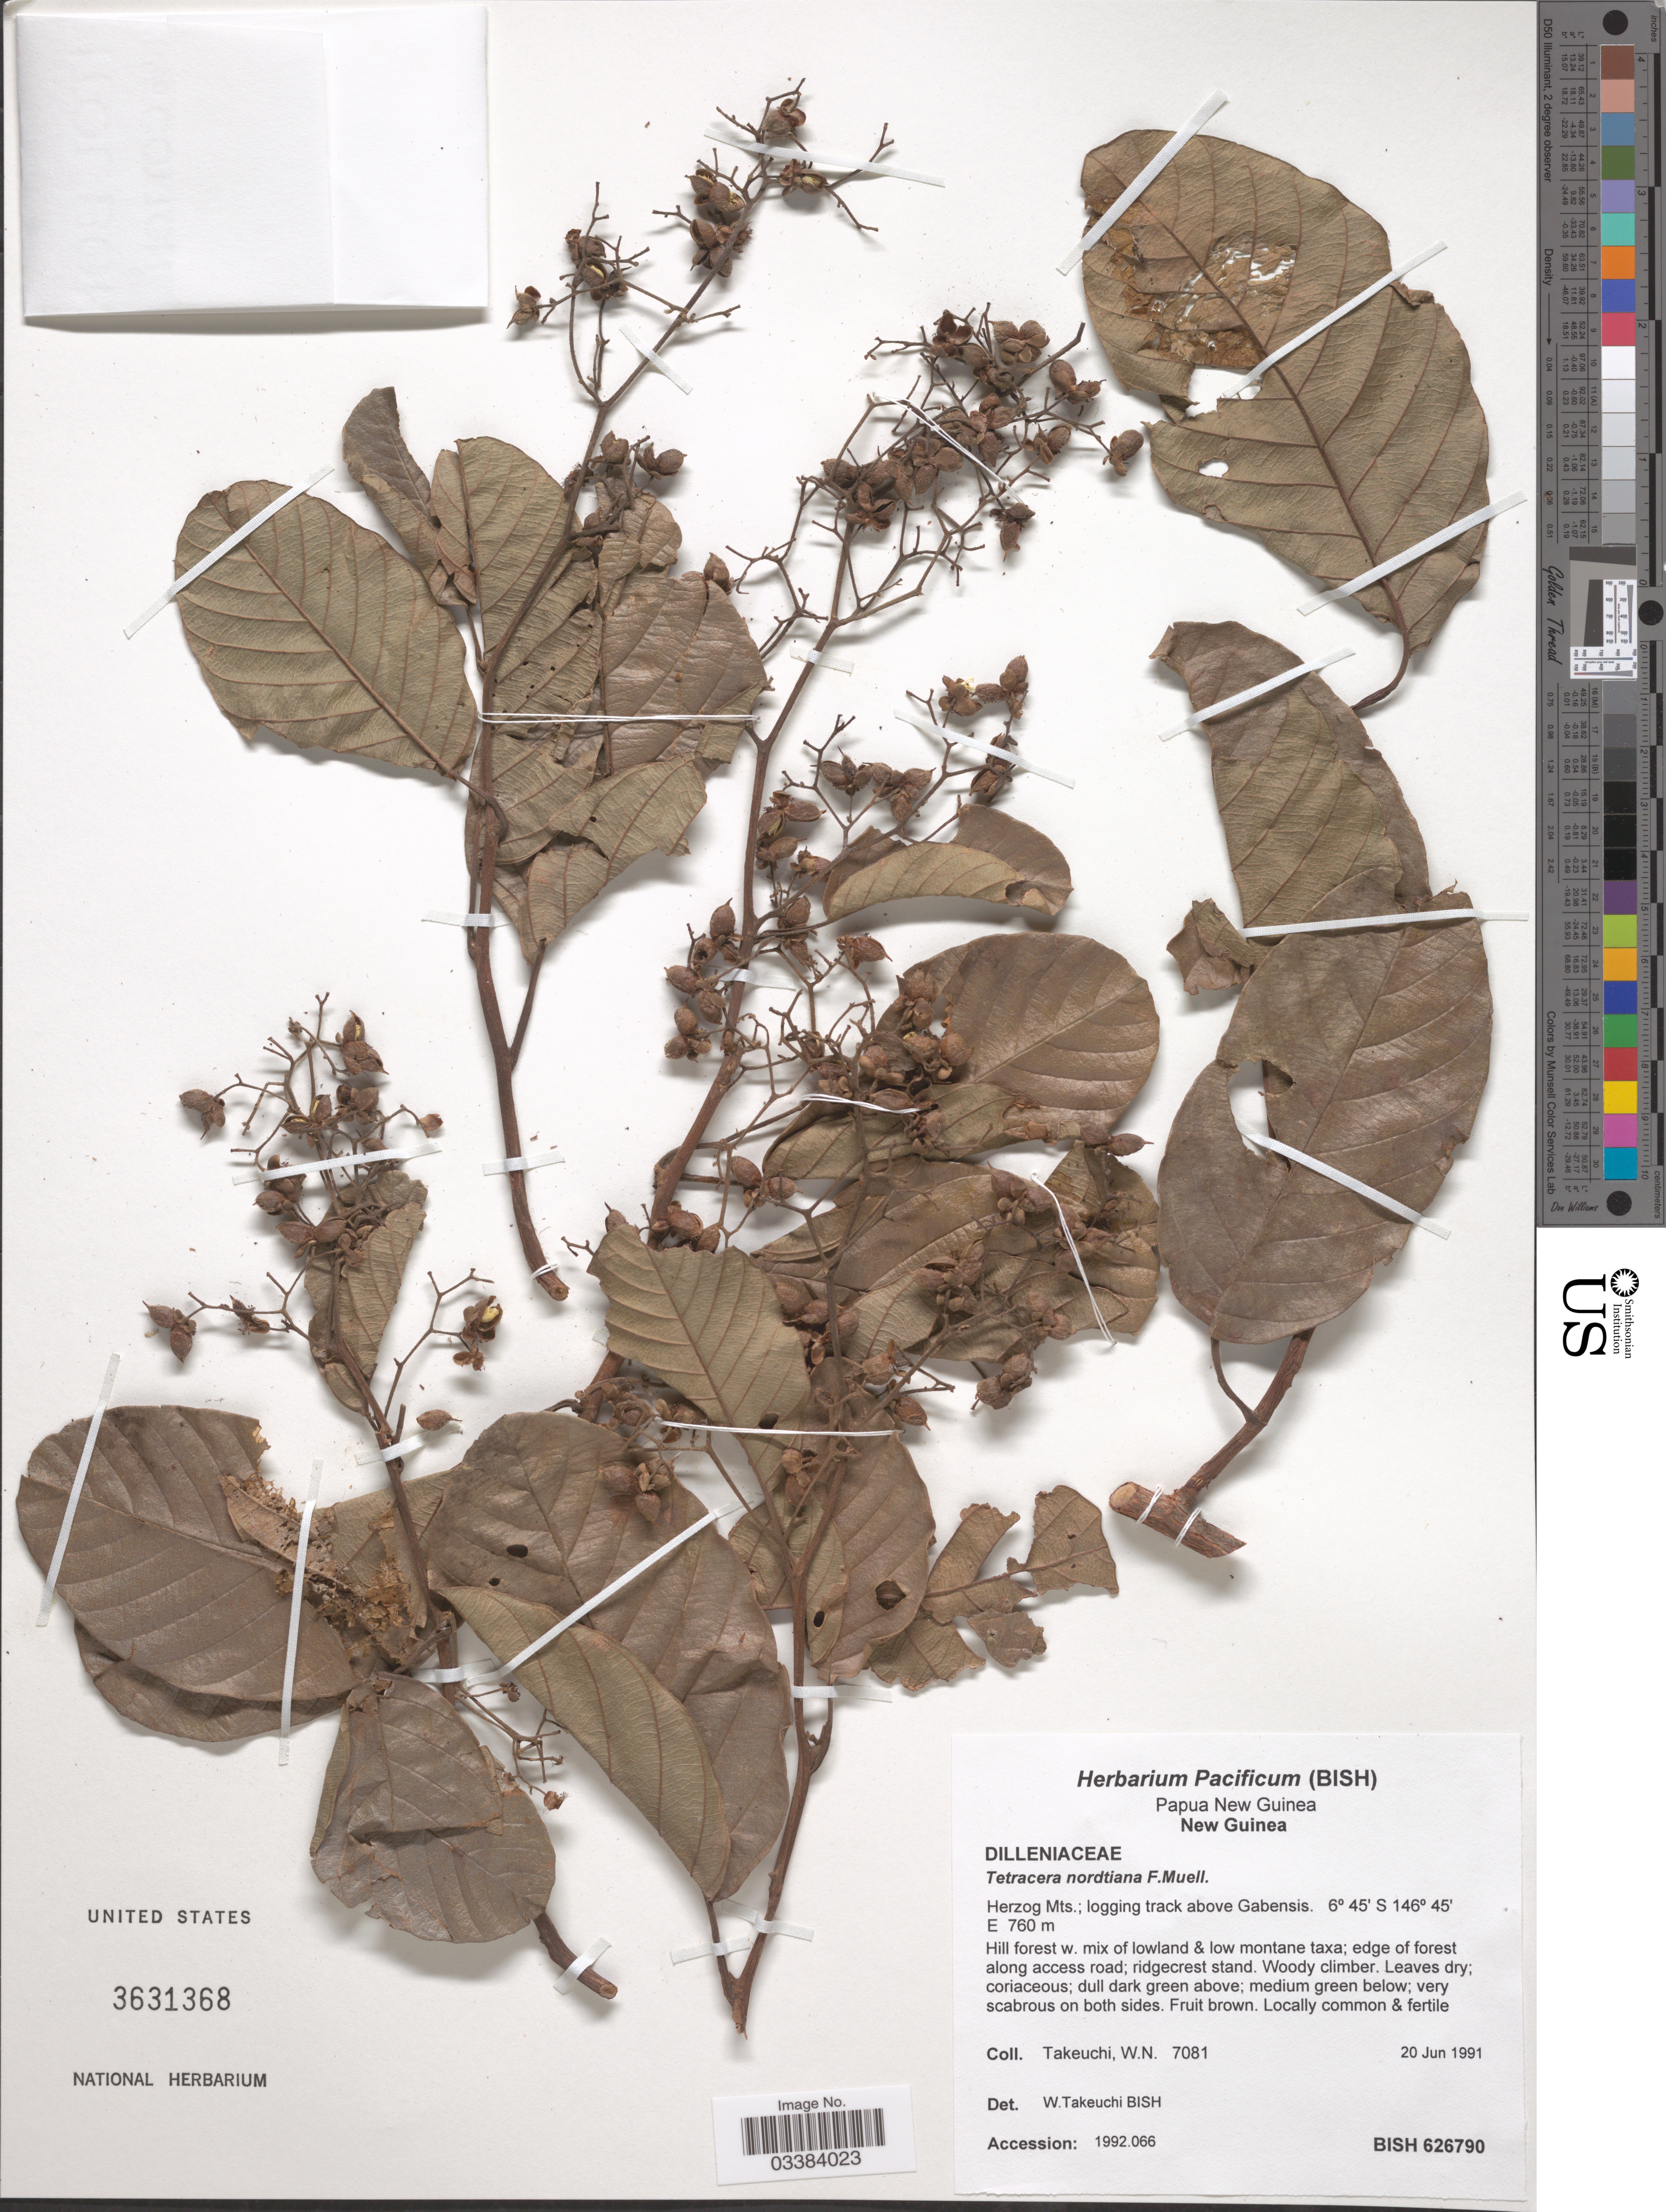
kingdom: Plantae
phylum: Tracheophyta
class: Magnoliopsida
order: Dilleniales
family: Dilleniaceae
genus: Tetracera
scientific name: Tetracera nordtiana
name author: F. Muell.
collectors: W. Takeuchi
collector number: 7081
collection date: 1991-06-20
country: Papua New Guinea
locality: New Guinea. Herzog Mts.; logging track above Gabensis.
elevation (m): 760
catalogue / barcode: US 3631368